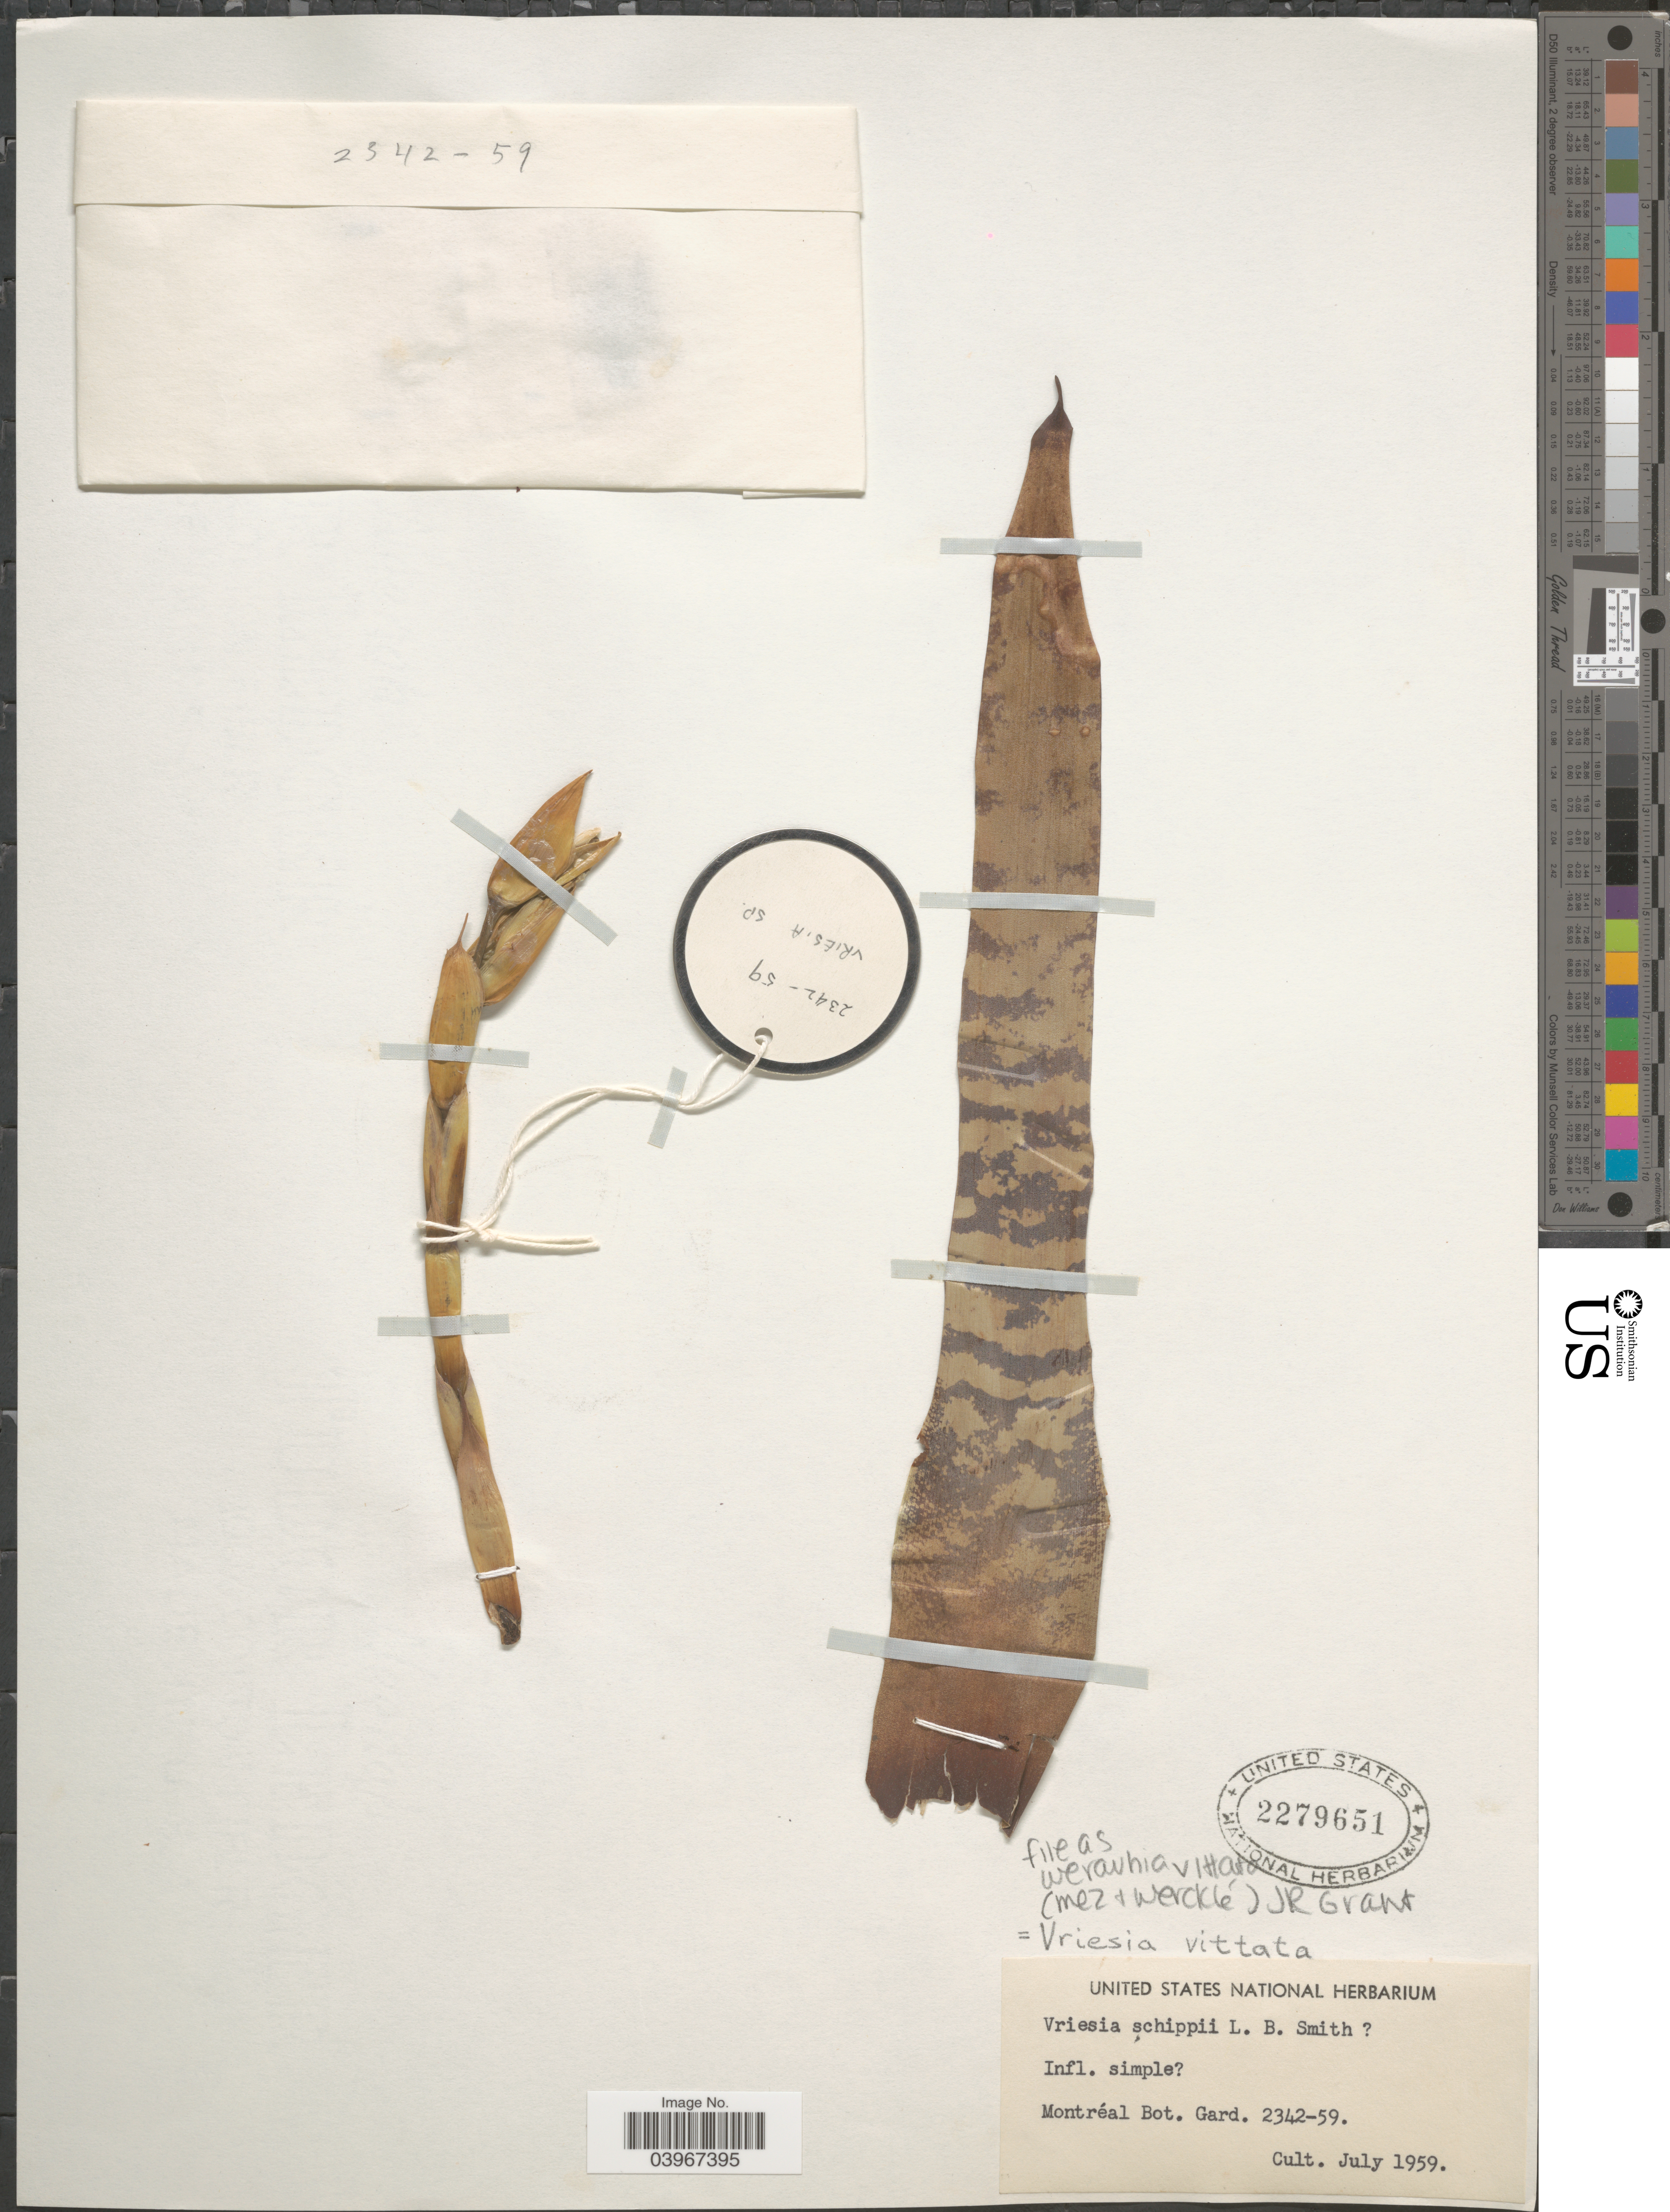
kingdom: Plantae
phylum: Tracheophyta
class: Liliopsida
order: Poales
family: Bromeliaceae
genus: Werauhia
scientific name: Werauhia vittata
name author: (Mez & Wercklé) J.R. Grant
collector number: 2342-59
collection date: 1959-07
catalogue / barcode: US 2279651